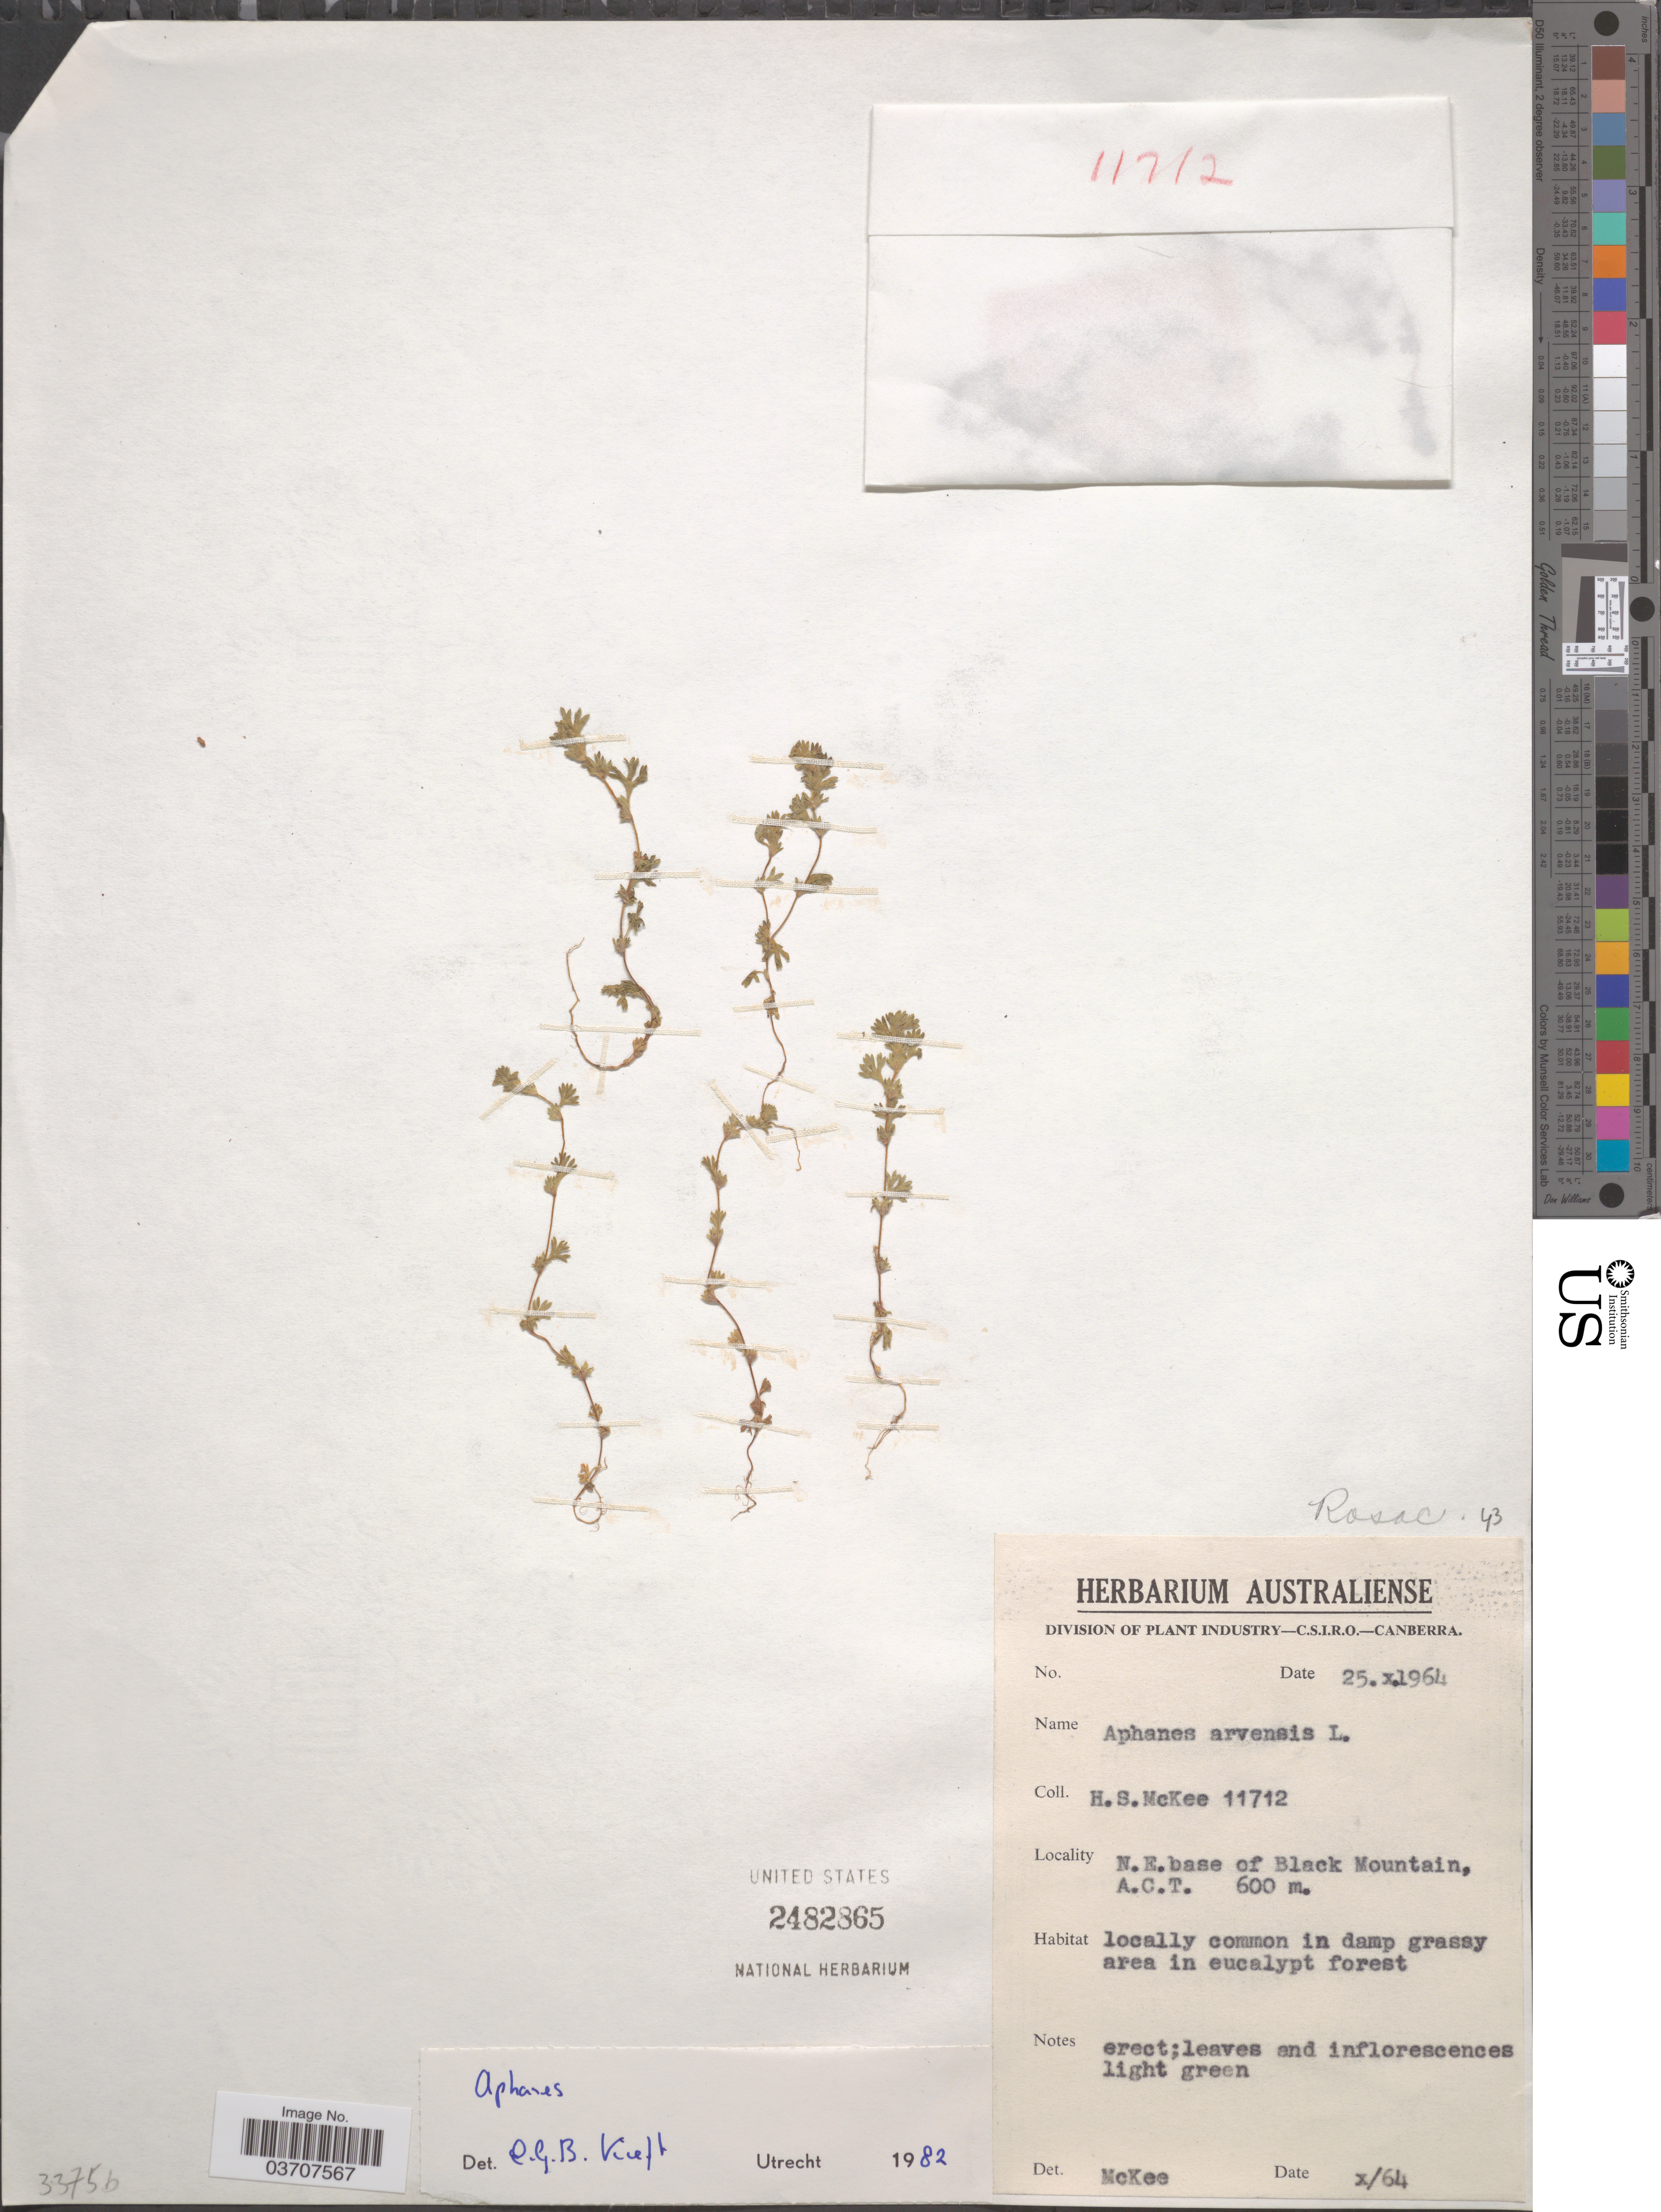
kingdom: Plantae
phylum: Tracheophyta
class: Magnoliopsida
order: Rosales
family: Rosaceae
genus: Aphanes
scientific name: Aphanes sp.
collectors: H. S. McKee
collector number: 11712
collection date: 1964-10-25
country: Australia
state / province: Queensland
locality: N.E. base of Black Mountain, A.C.T.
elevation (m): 600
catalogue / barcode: US 2482865